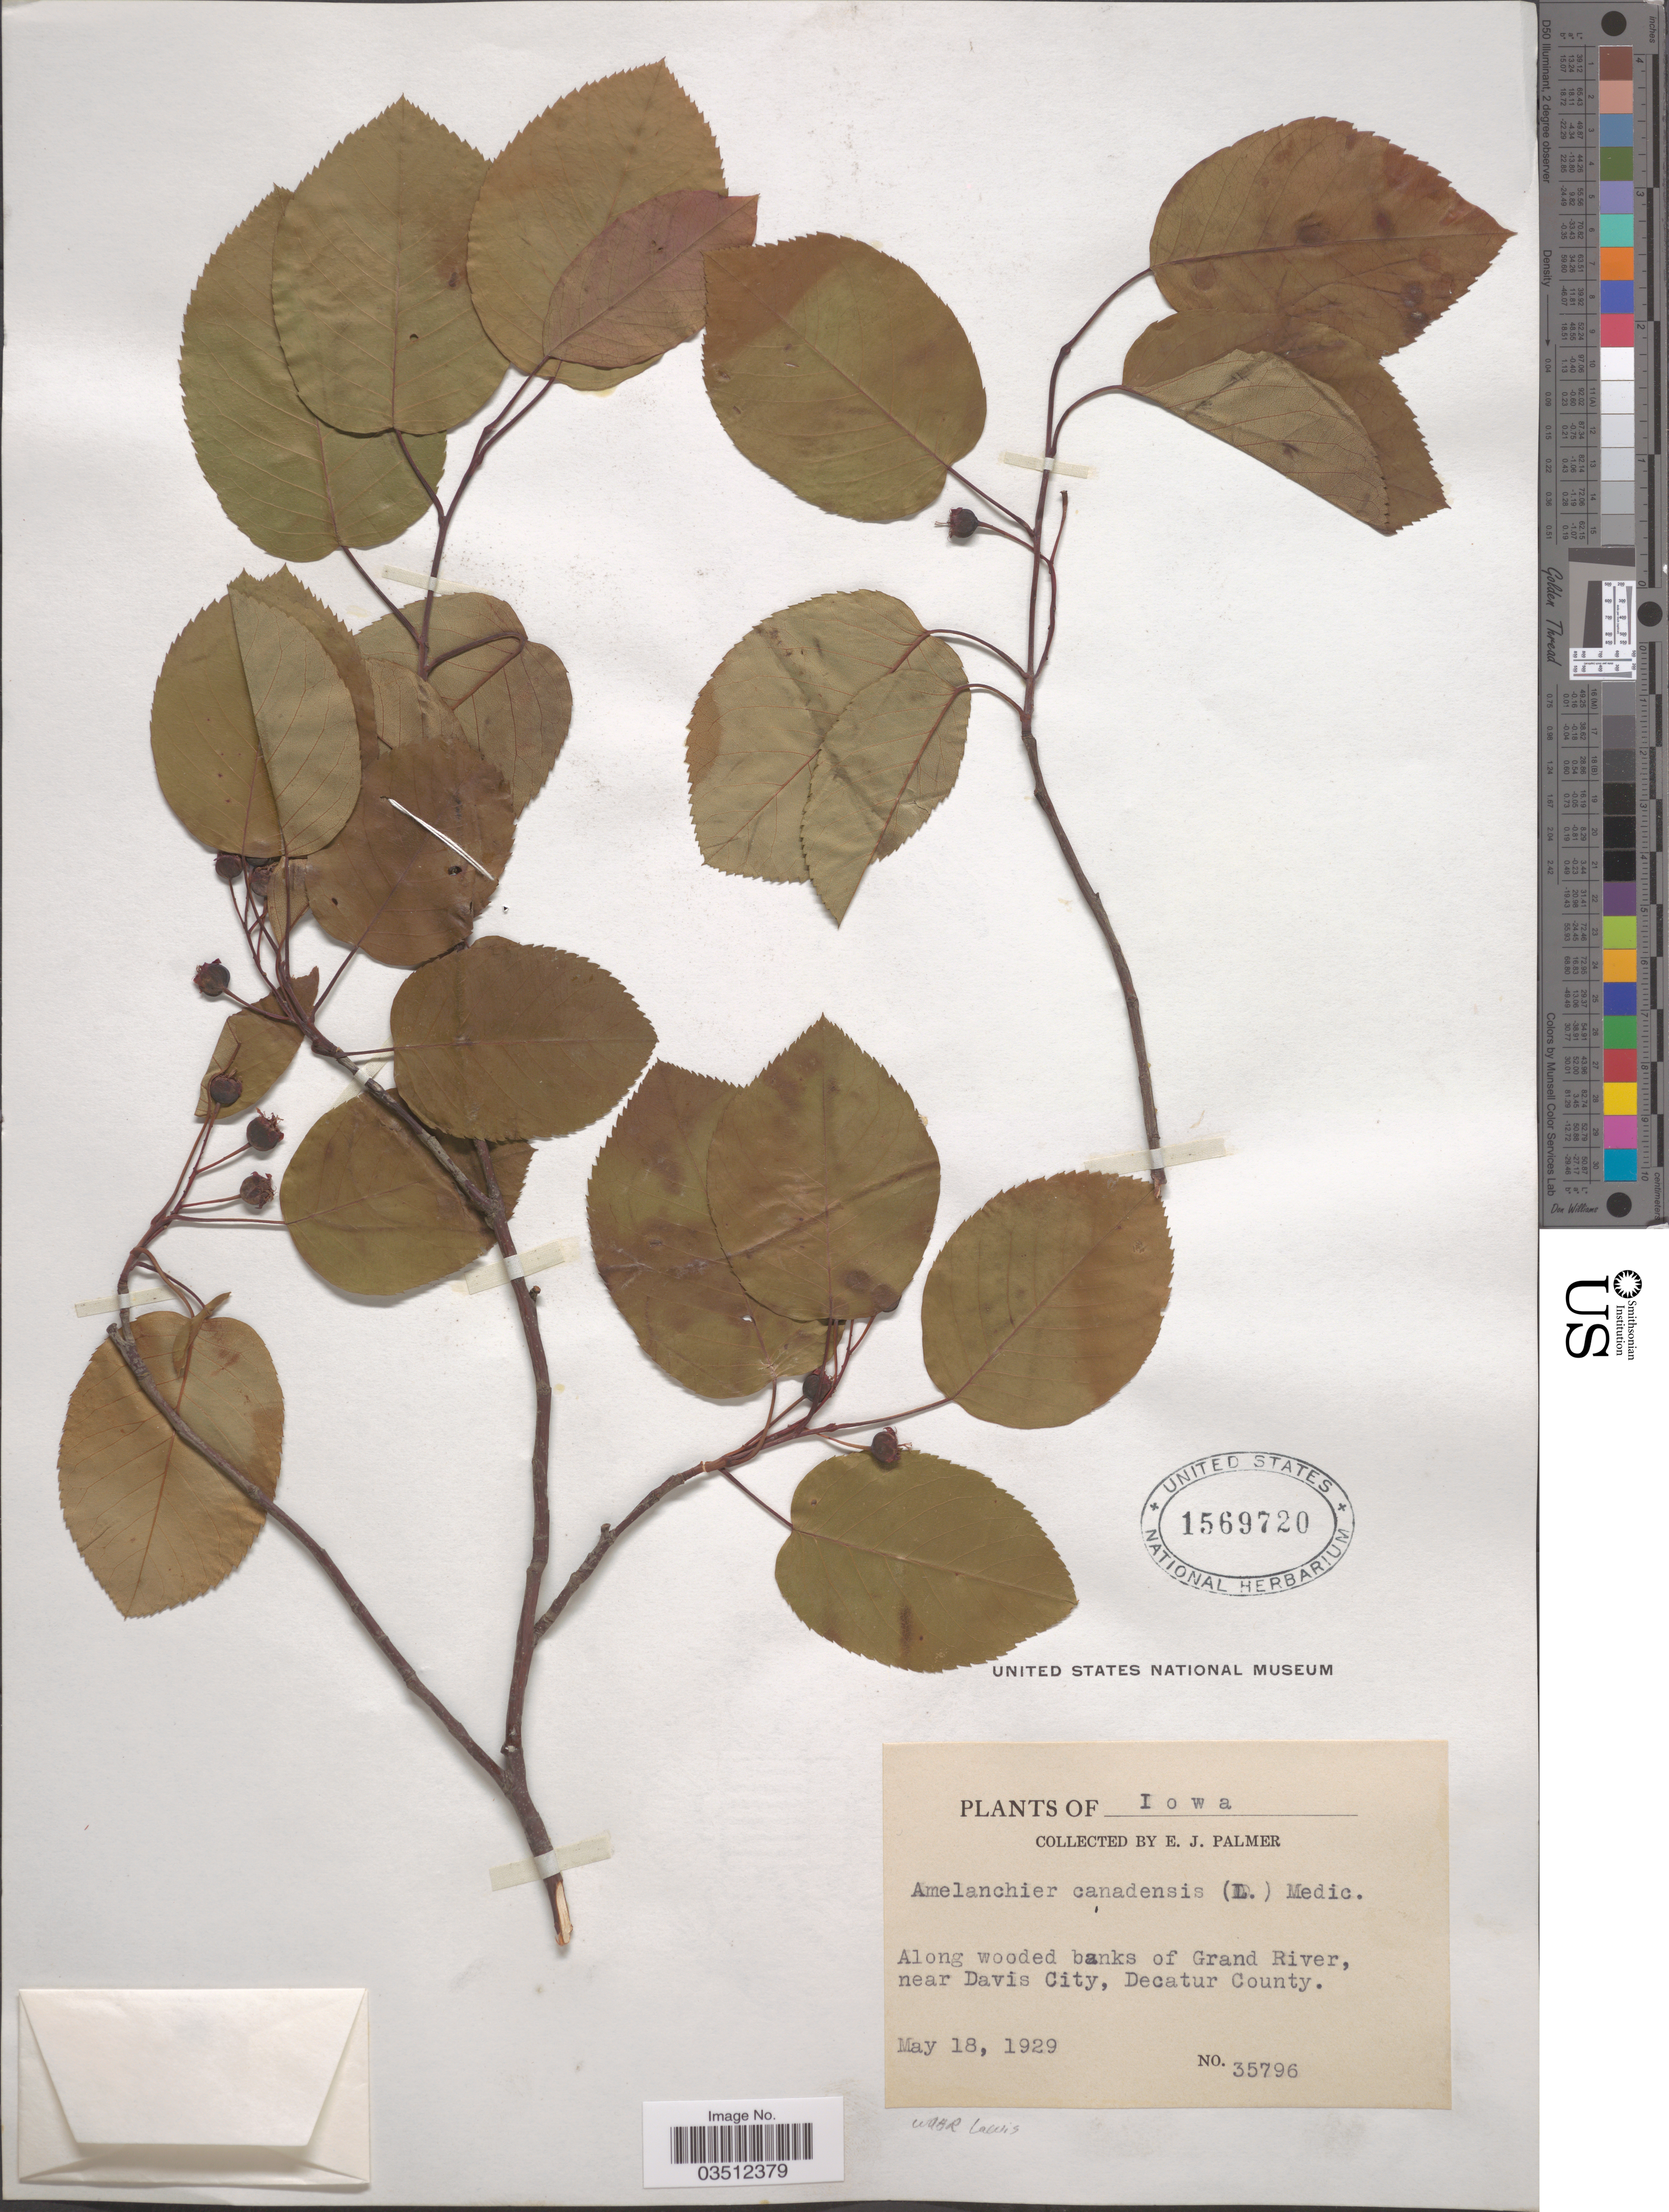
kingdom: Plantae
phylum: Tracheophyta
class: Magnoliopsida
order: Rosales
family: Rosaceae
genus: Amelanchier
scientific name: Amelanchier laevis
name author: Wiegand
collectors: E. J. Palmer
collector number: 35796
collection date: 1929-05-18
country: United States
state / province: Iowa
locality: Along wooded banks of Grand River, near Davis City, Decatur County.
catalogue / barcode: US 1569720